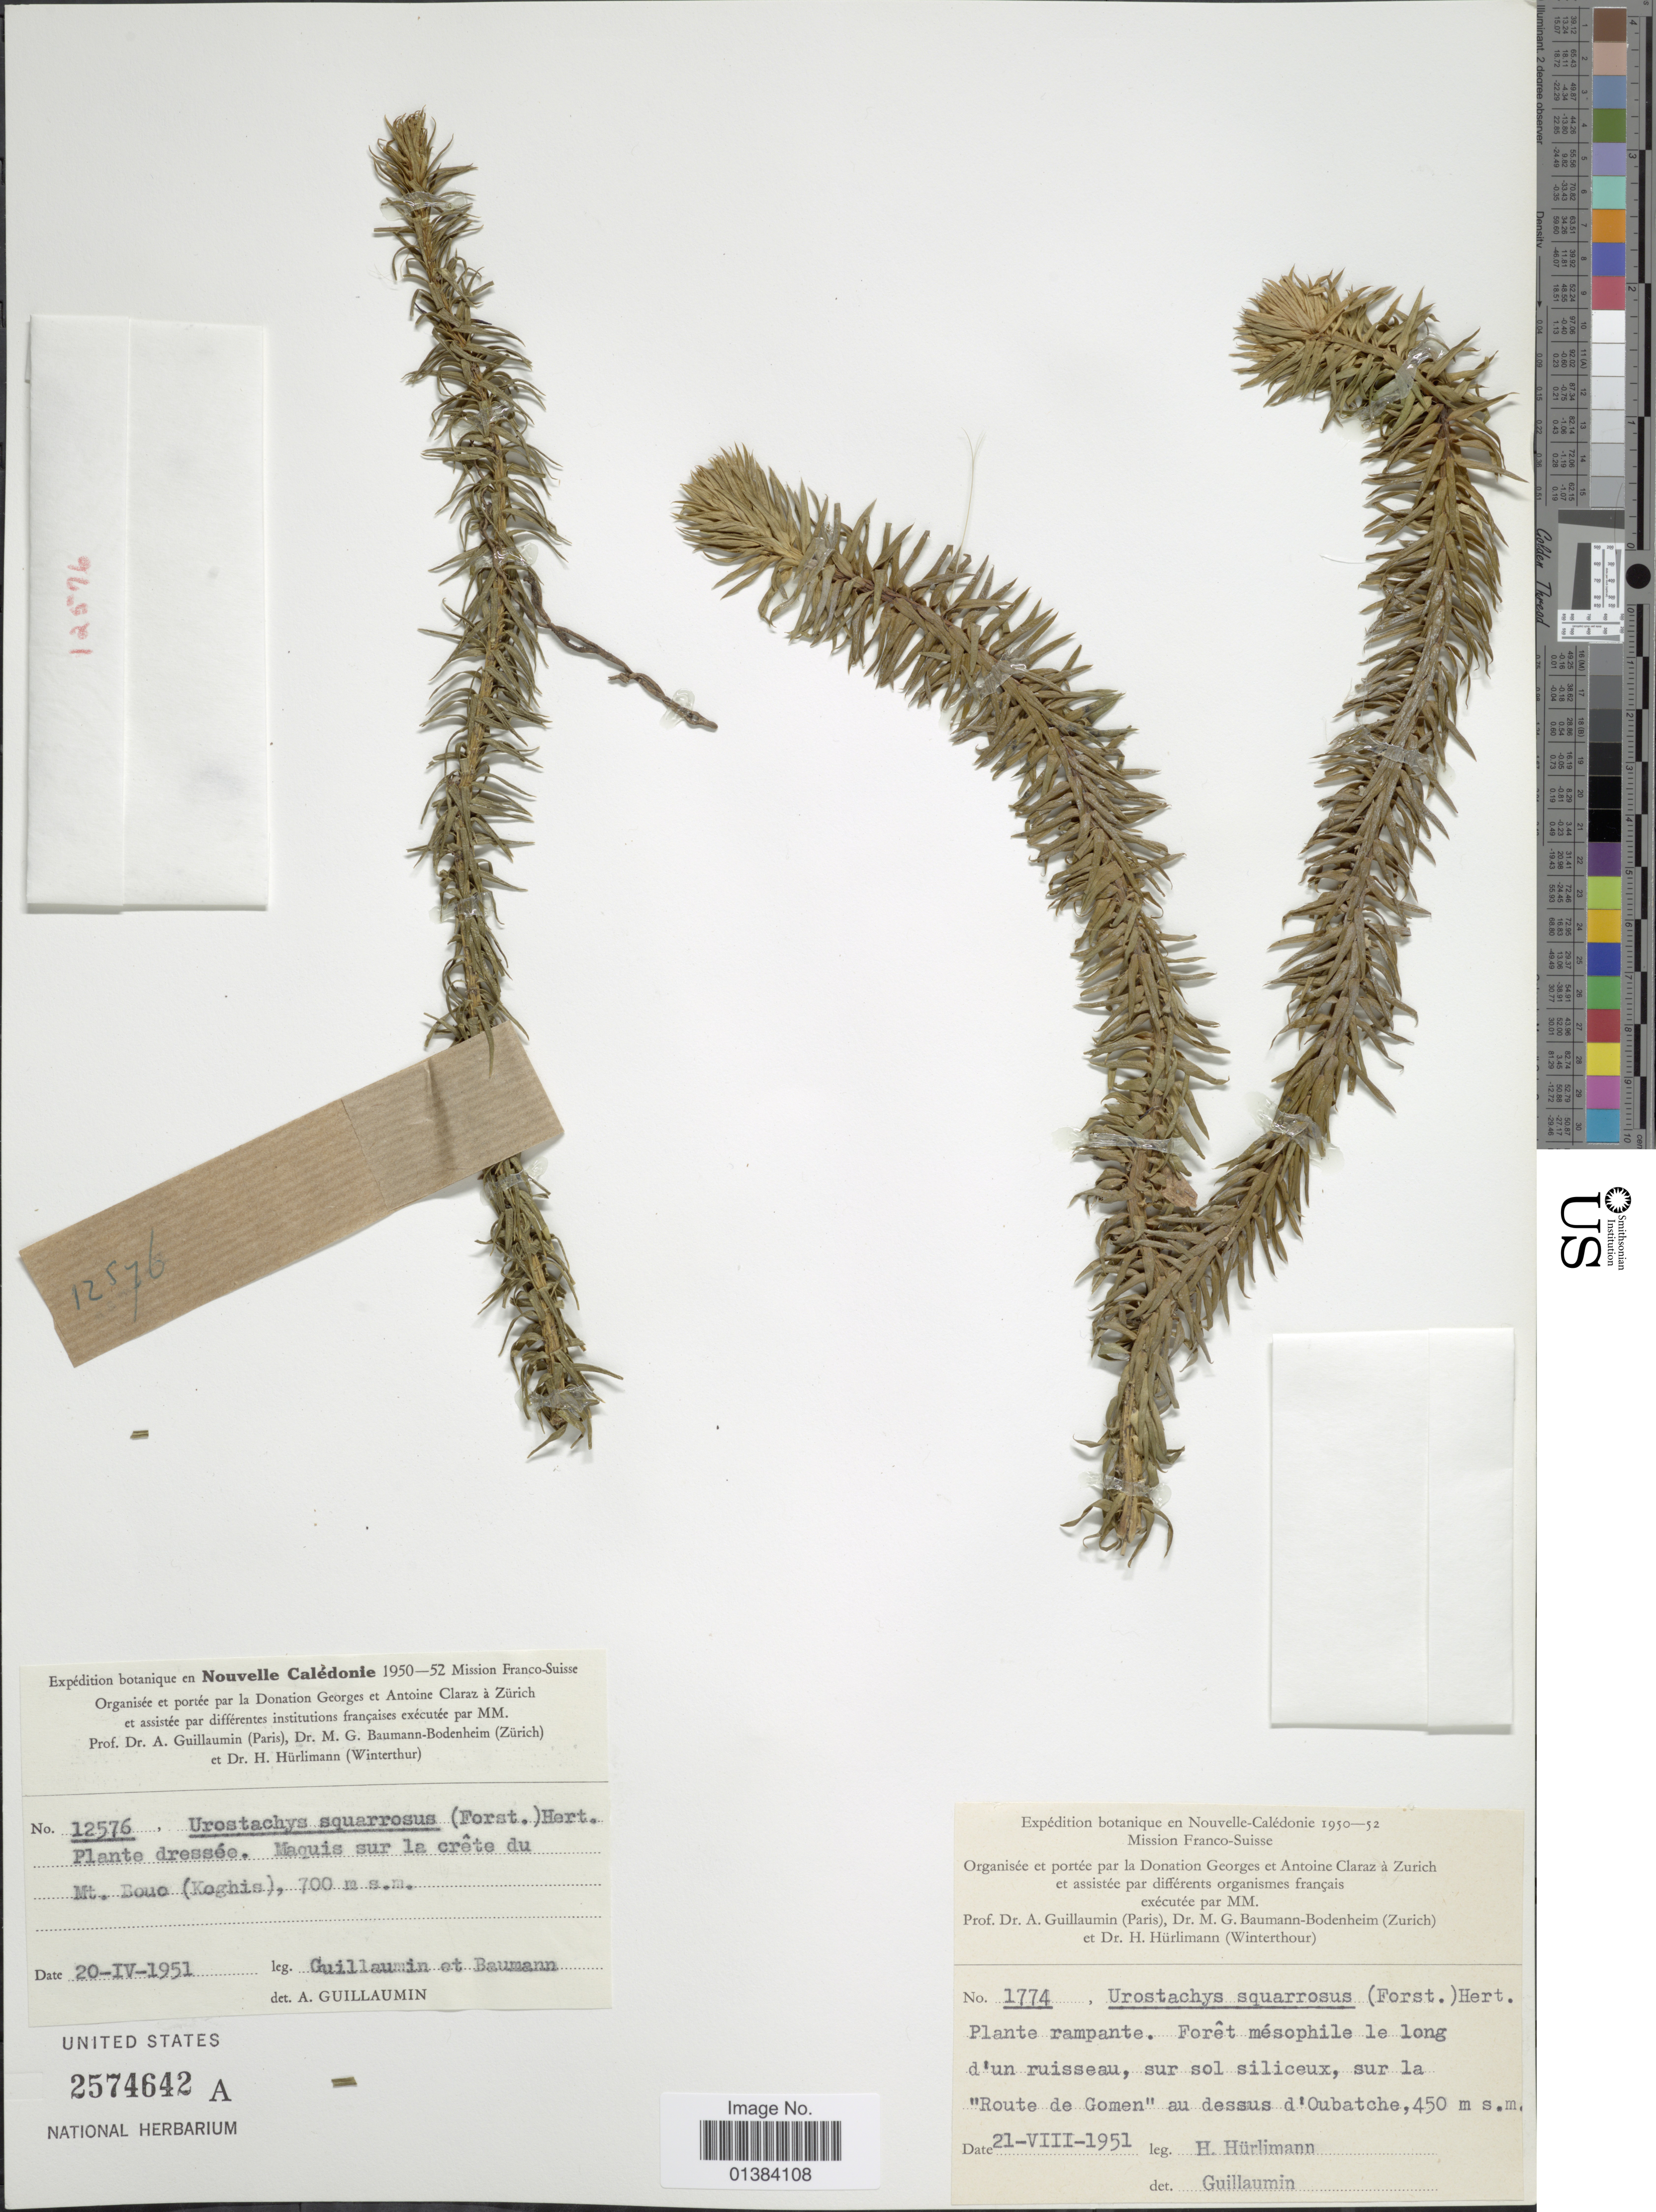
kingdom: Plantae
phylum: Tracheophyta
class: Lycopodiopsida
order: Lycopodiales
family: Lycopodiaceae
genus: Phlegmariurus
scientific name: Phlegmariurus squarrosus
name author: (G. Forst.) Á. Löve & D. Löve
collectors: A. Guillaumin & M. G. Baumann-Bodenheim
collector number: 12576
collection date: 1951-04-20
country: New Caledonia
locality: Maquis sur la crête du Mt. Bouo (Koghis).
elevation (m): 700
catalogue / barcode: US 2574642A